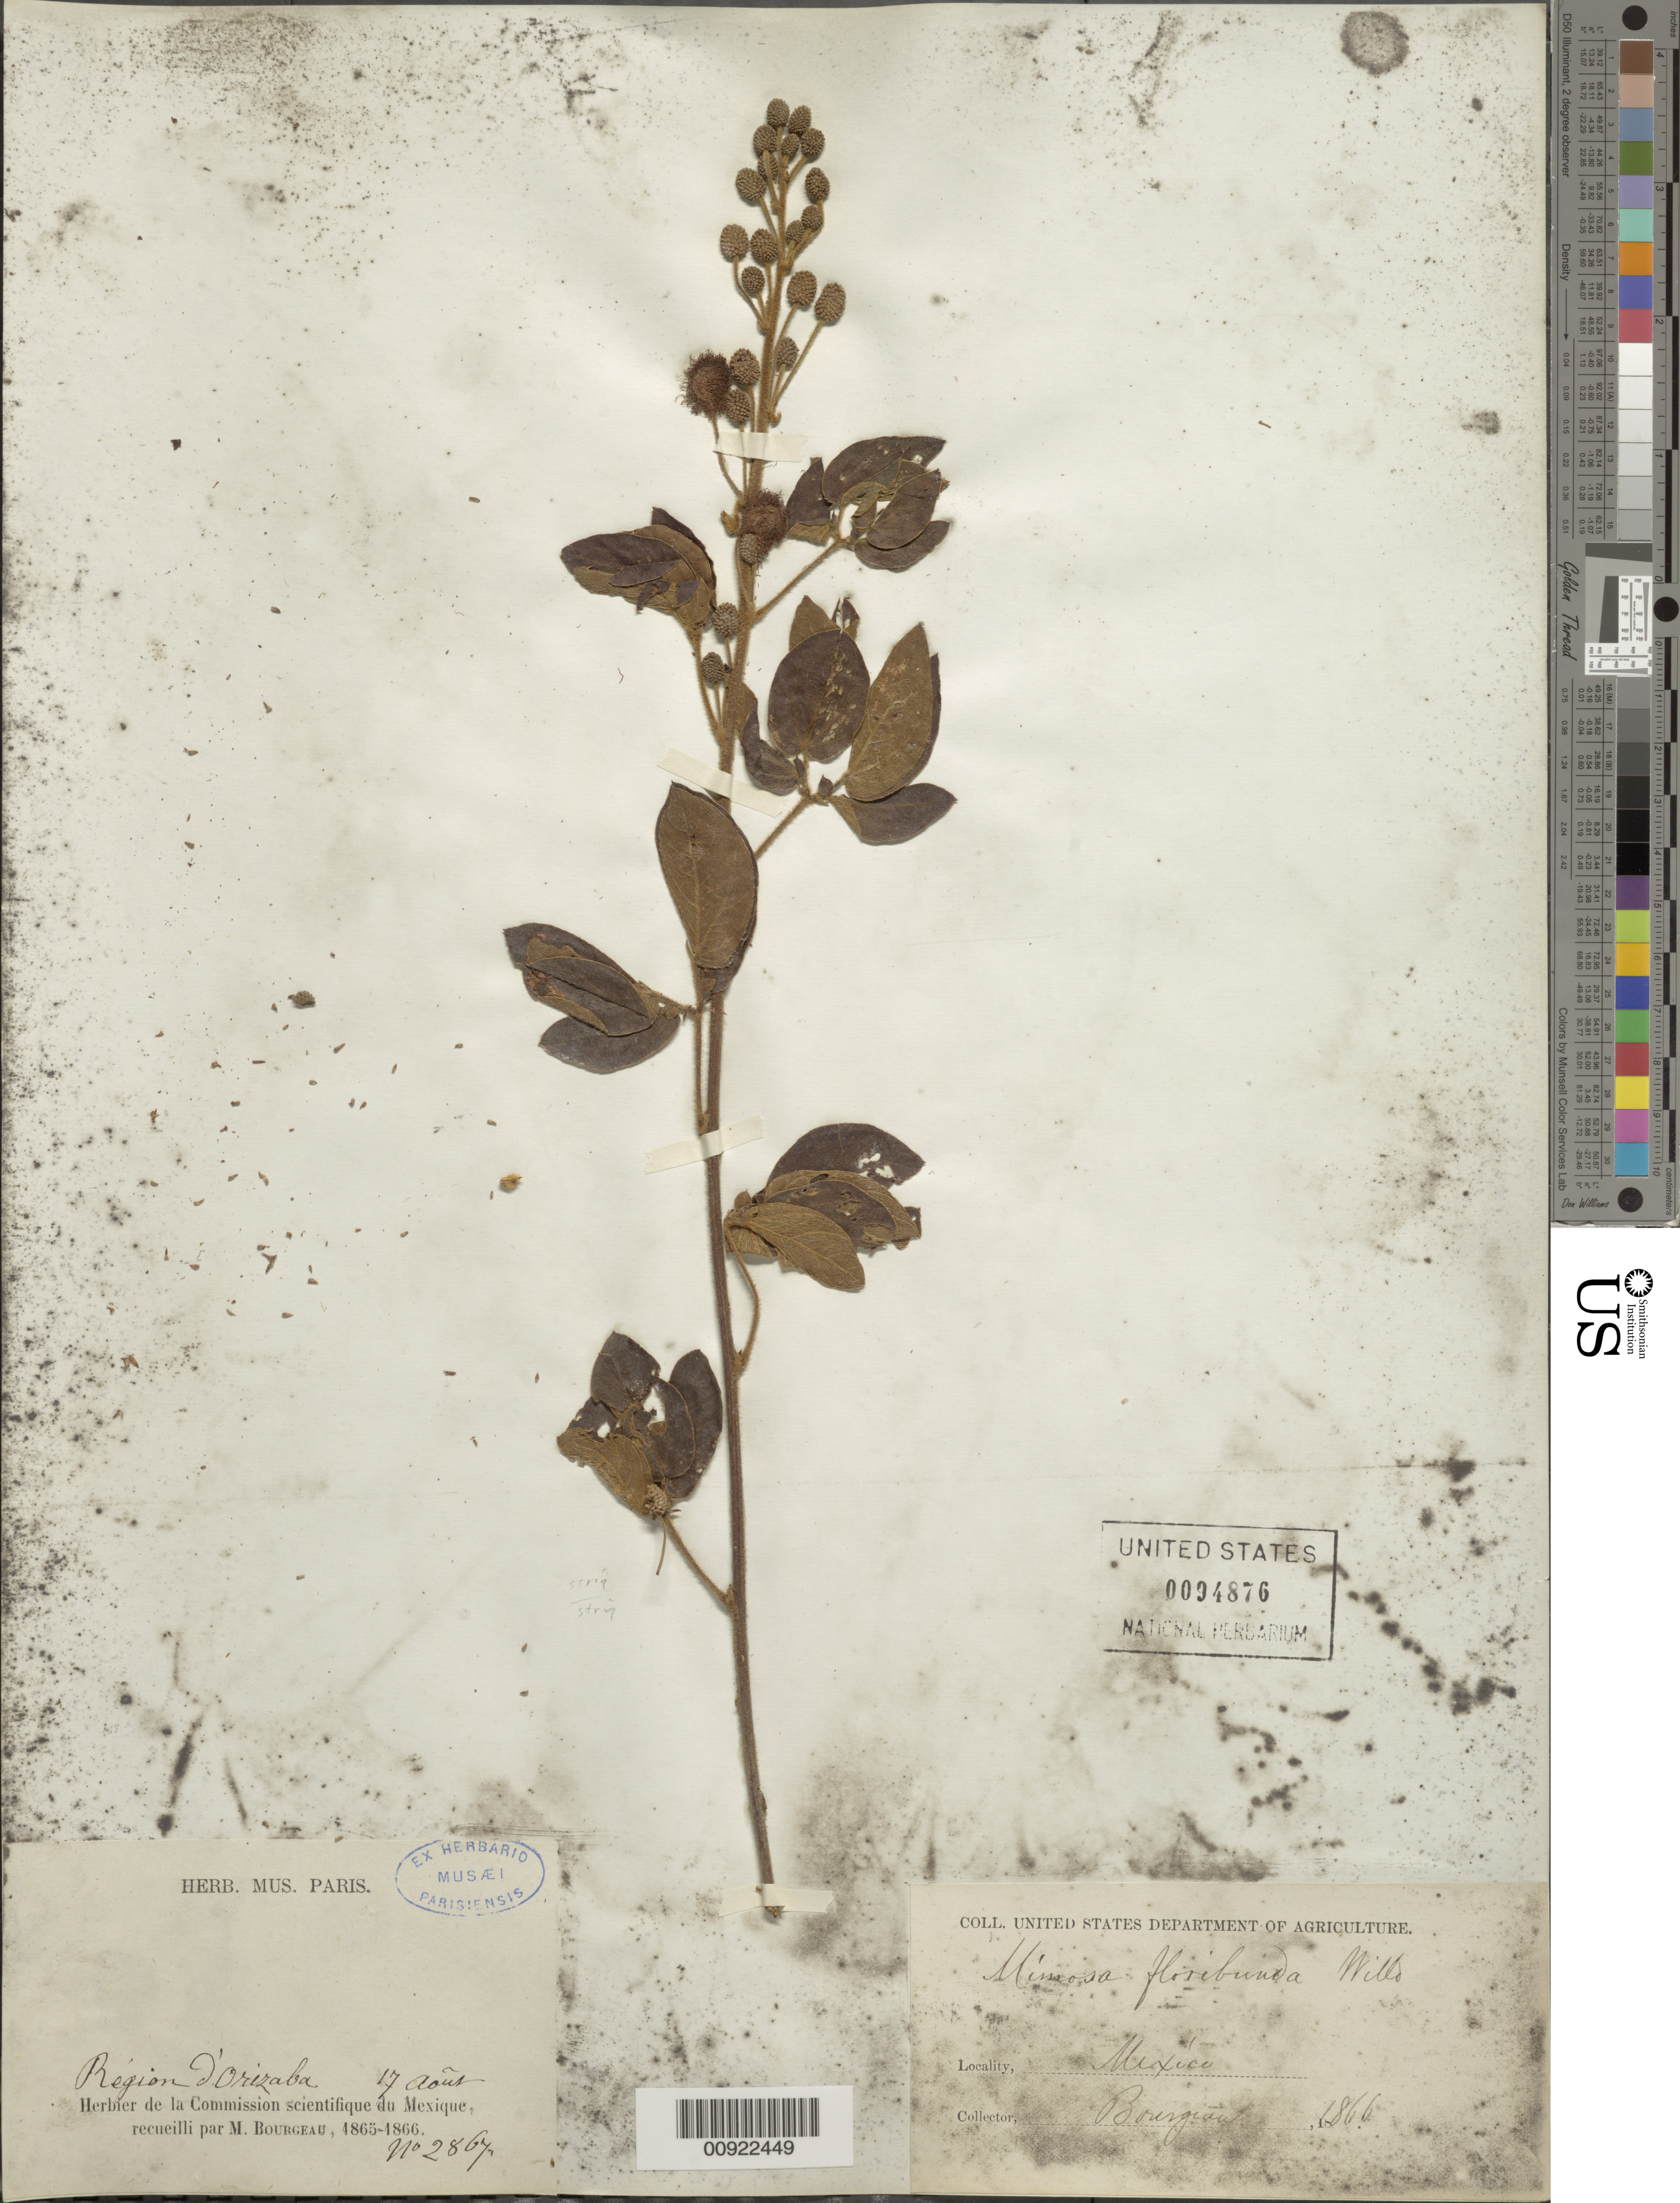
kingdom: Plantae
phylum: Tracheophyta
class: Magnoliopsida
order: Fabales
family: Fabaceae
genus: Mimosa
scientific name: Mimosa albida var. strigosa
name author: (Willd.) B.L. Rob.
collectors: E. Bourgeau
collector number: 2867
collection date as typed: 17 Aug 1866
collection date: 1866-08-17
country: Mexico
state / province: Veracruz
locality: Région d'Orizaba.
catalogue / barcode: US 94876